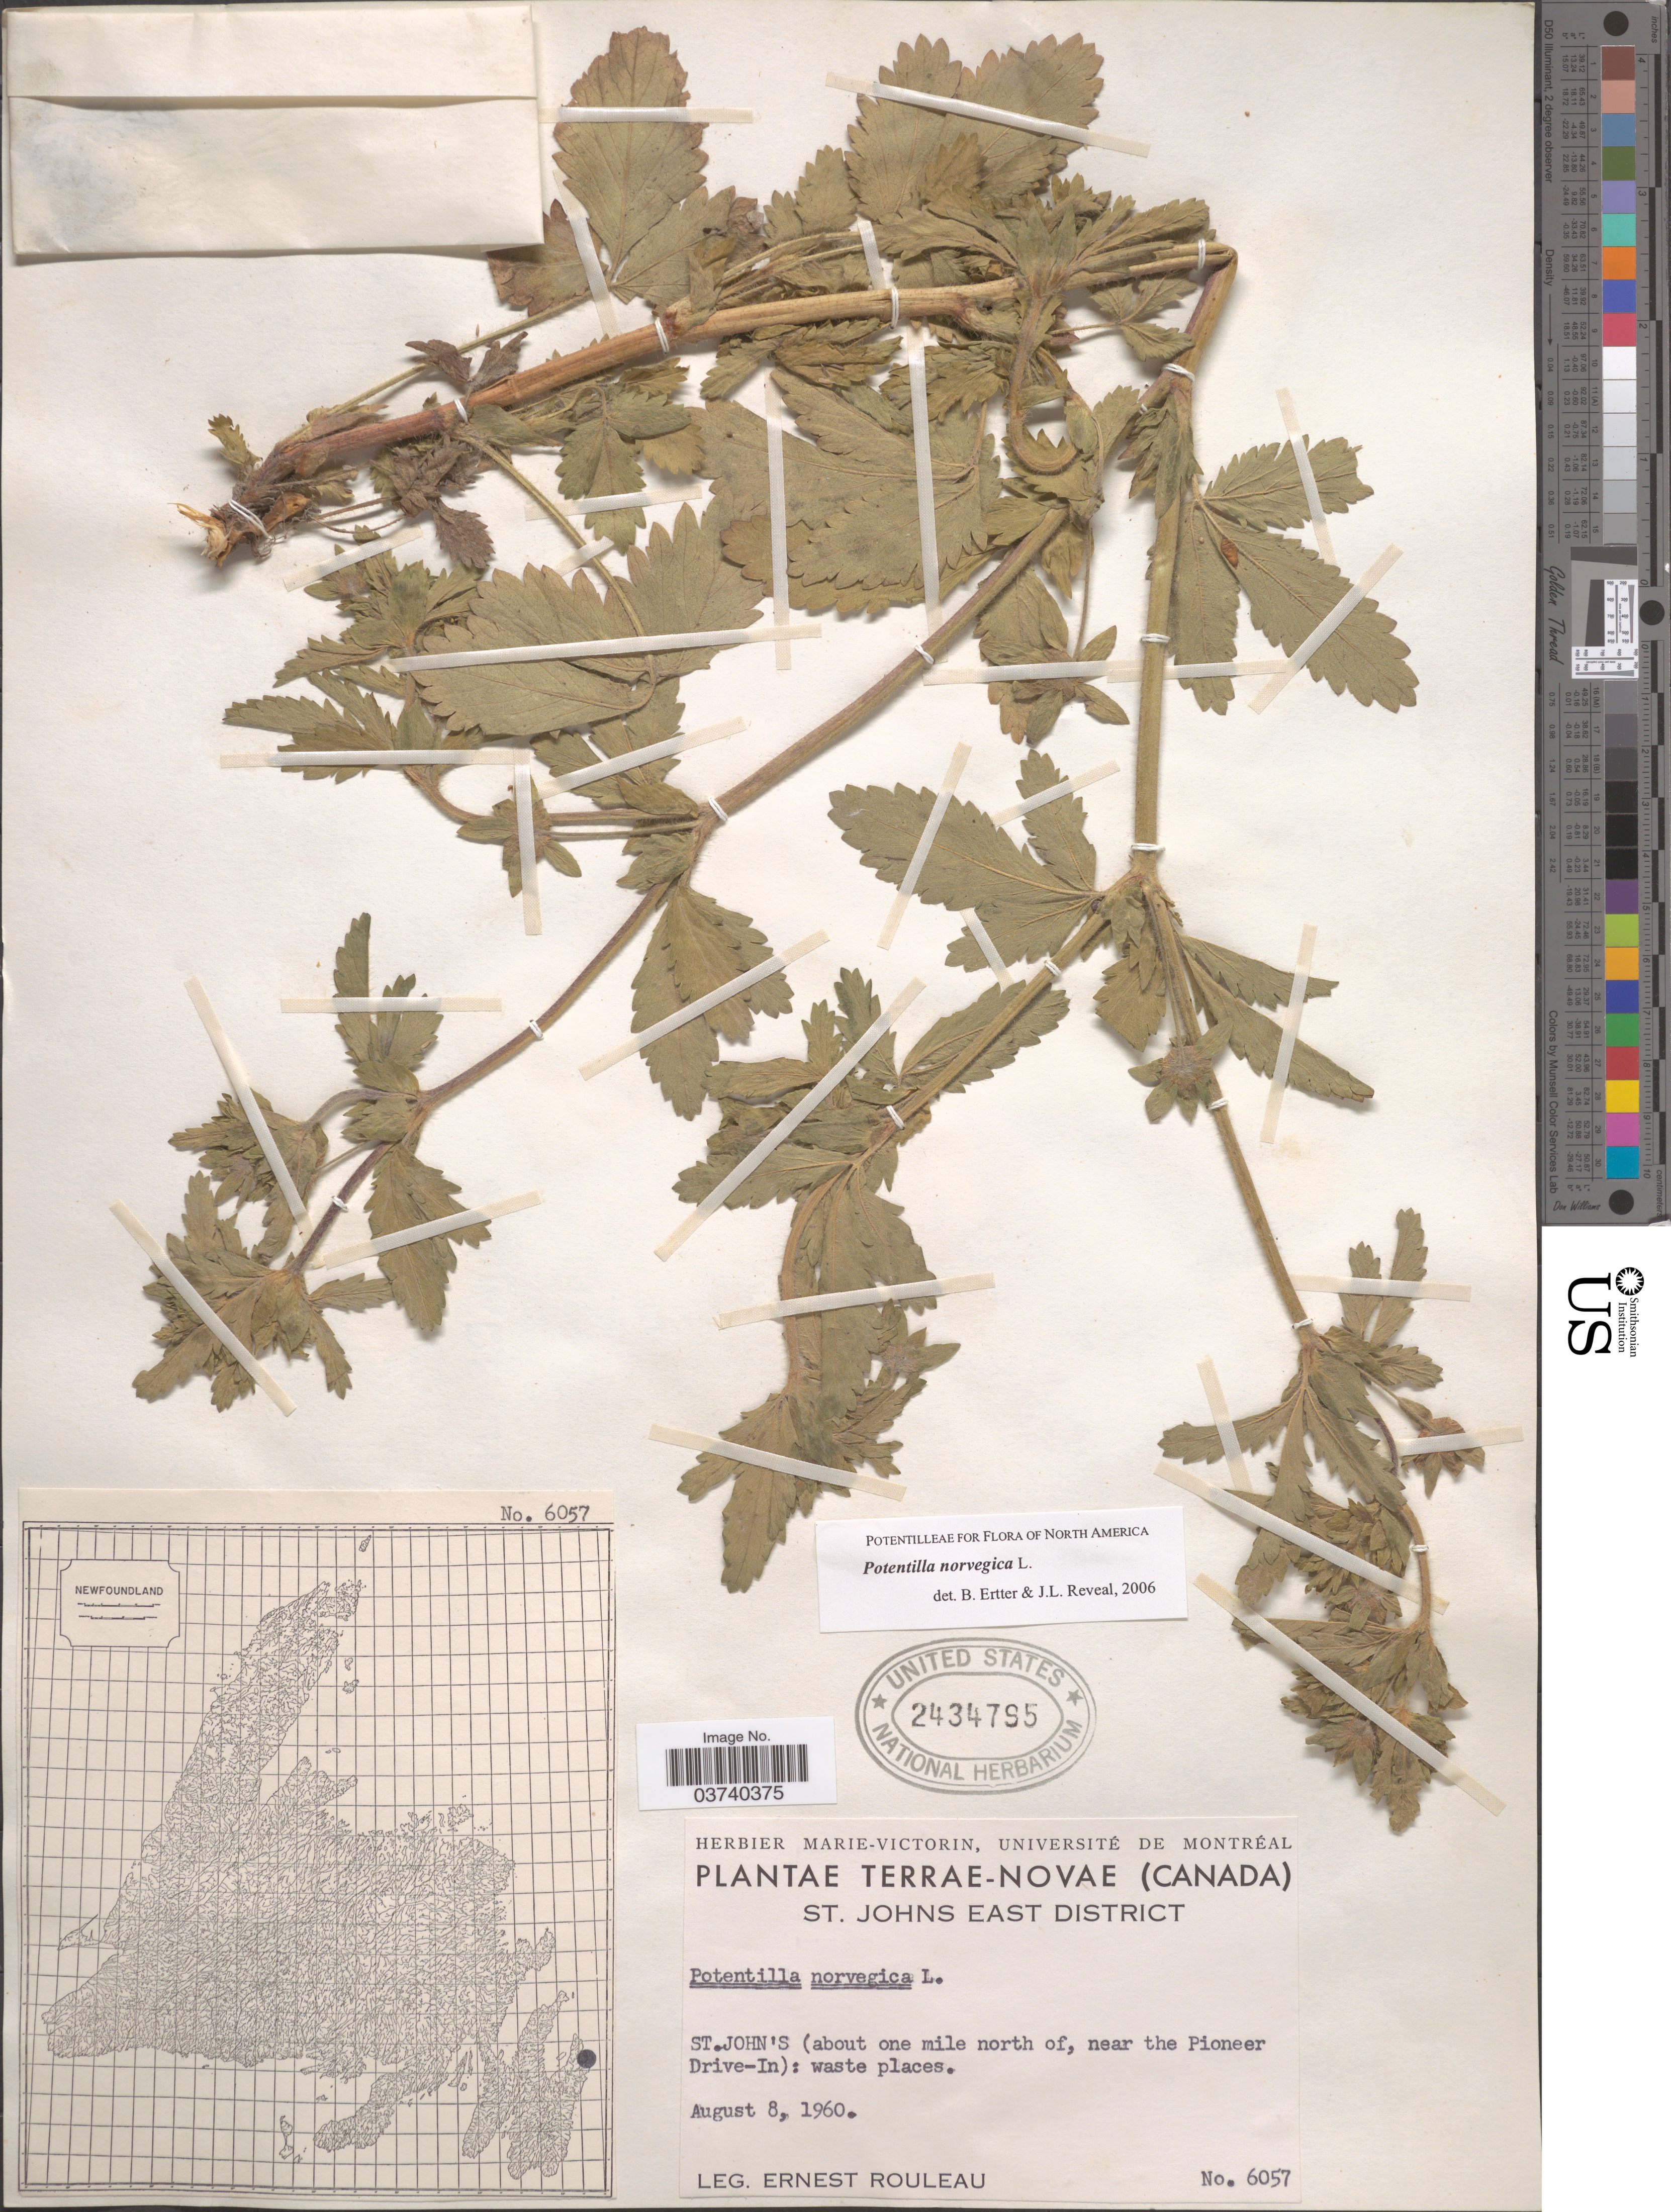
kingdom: Plantae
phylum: Tracheophyta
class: Magnoliopsida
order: Rosales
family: Rosaceae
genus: Potentilla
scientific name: Potentilla norvegica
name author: L.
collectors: E. Rouleau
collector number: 6057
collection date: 1960-08-08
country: Canada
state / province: Newfoundland and Labrador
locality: Terrae-Novae. St. Johns East District. St. John's (about one mile north of, near the Pioneer Drive-In).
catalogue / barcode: US 2434795